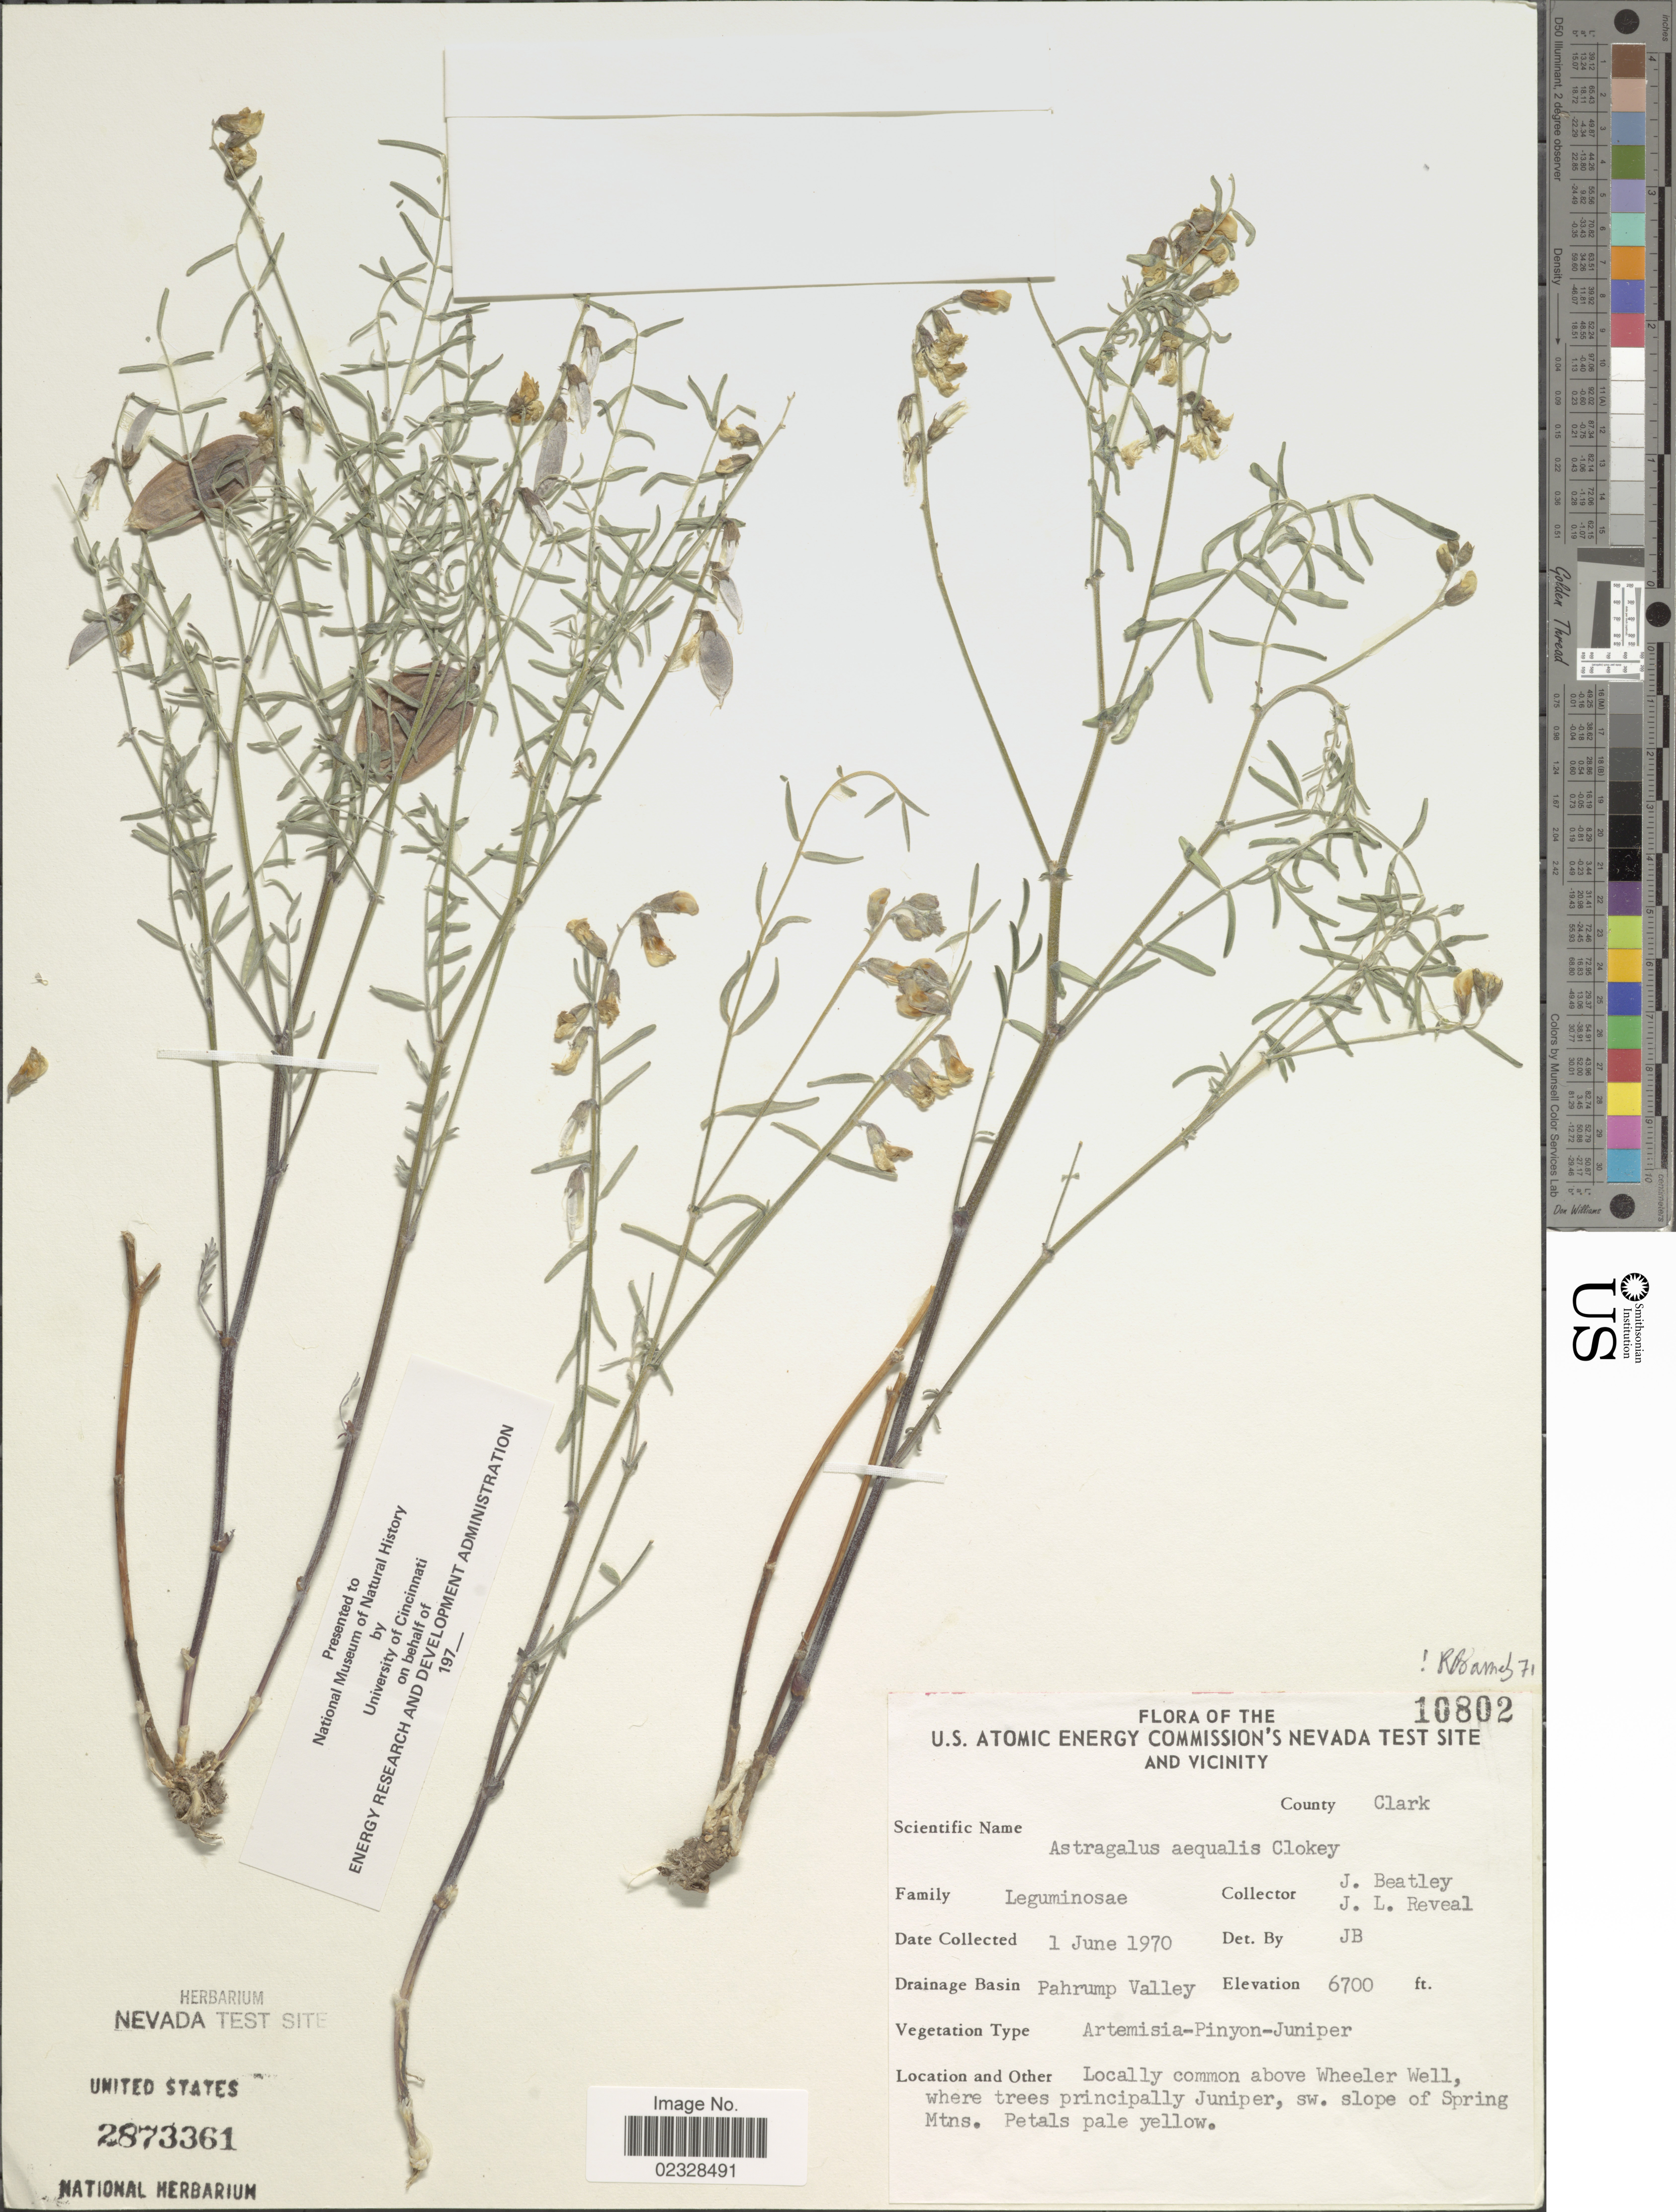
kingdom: Plantae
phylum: Tracheophyta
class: Magnoliopsida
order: Fabales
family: Fabaceae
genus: Astragalus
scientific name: Astragalus aequalis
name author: Clokey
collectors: J. C. Beatley & J. L. Reveal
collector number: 10802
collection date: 1970-06-01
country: United States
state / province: Nevada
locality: U.S. Atomic Energy Commission's Nevada Test Site and Vicinity. County Clark. Pahrump Valley. Locally common above Wheeler Well, where trees principally Juniper, sw. slope of Spring Mtns.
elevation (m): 2042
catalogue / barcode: US 2873361